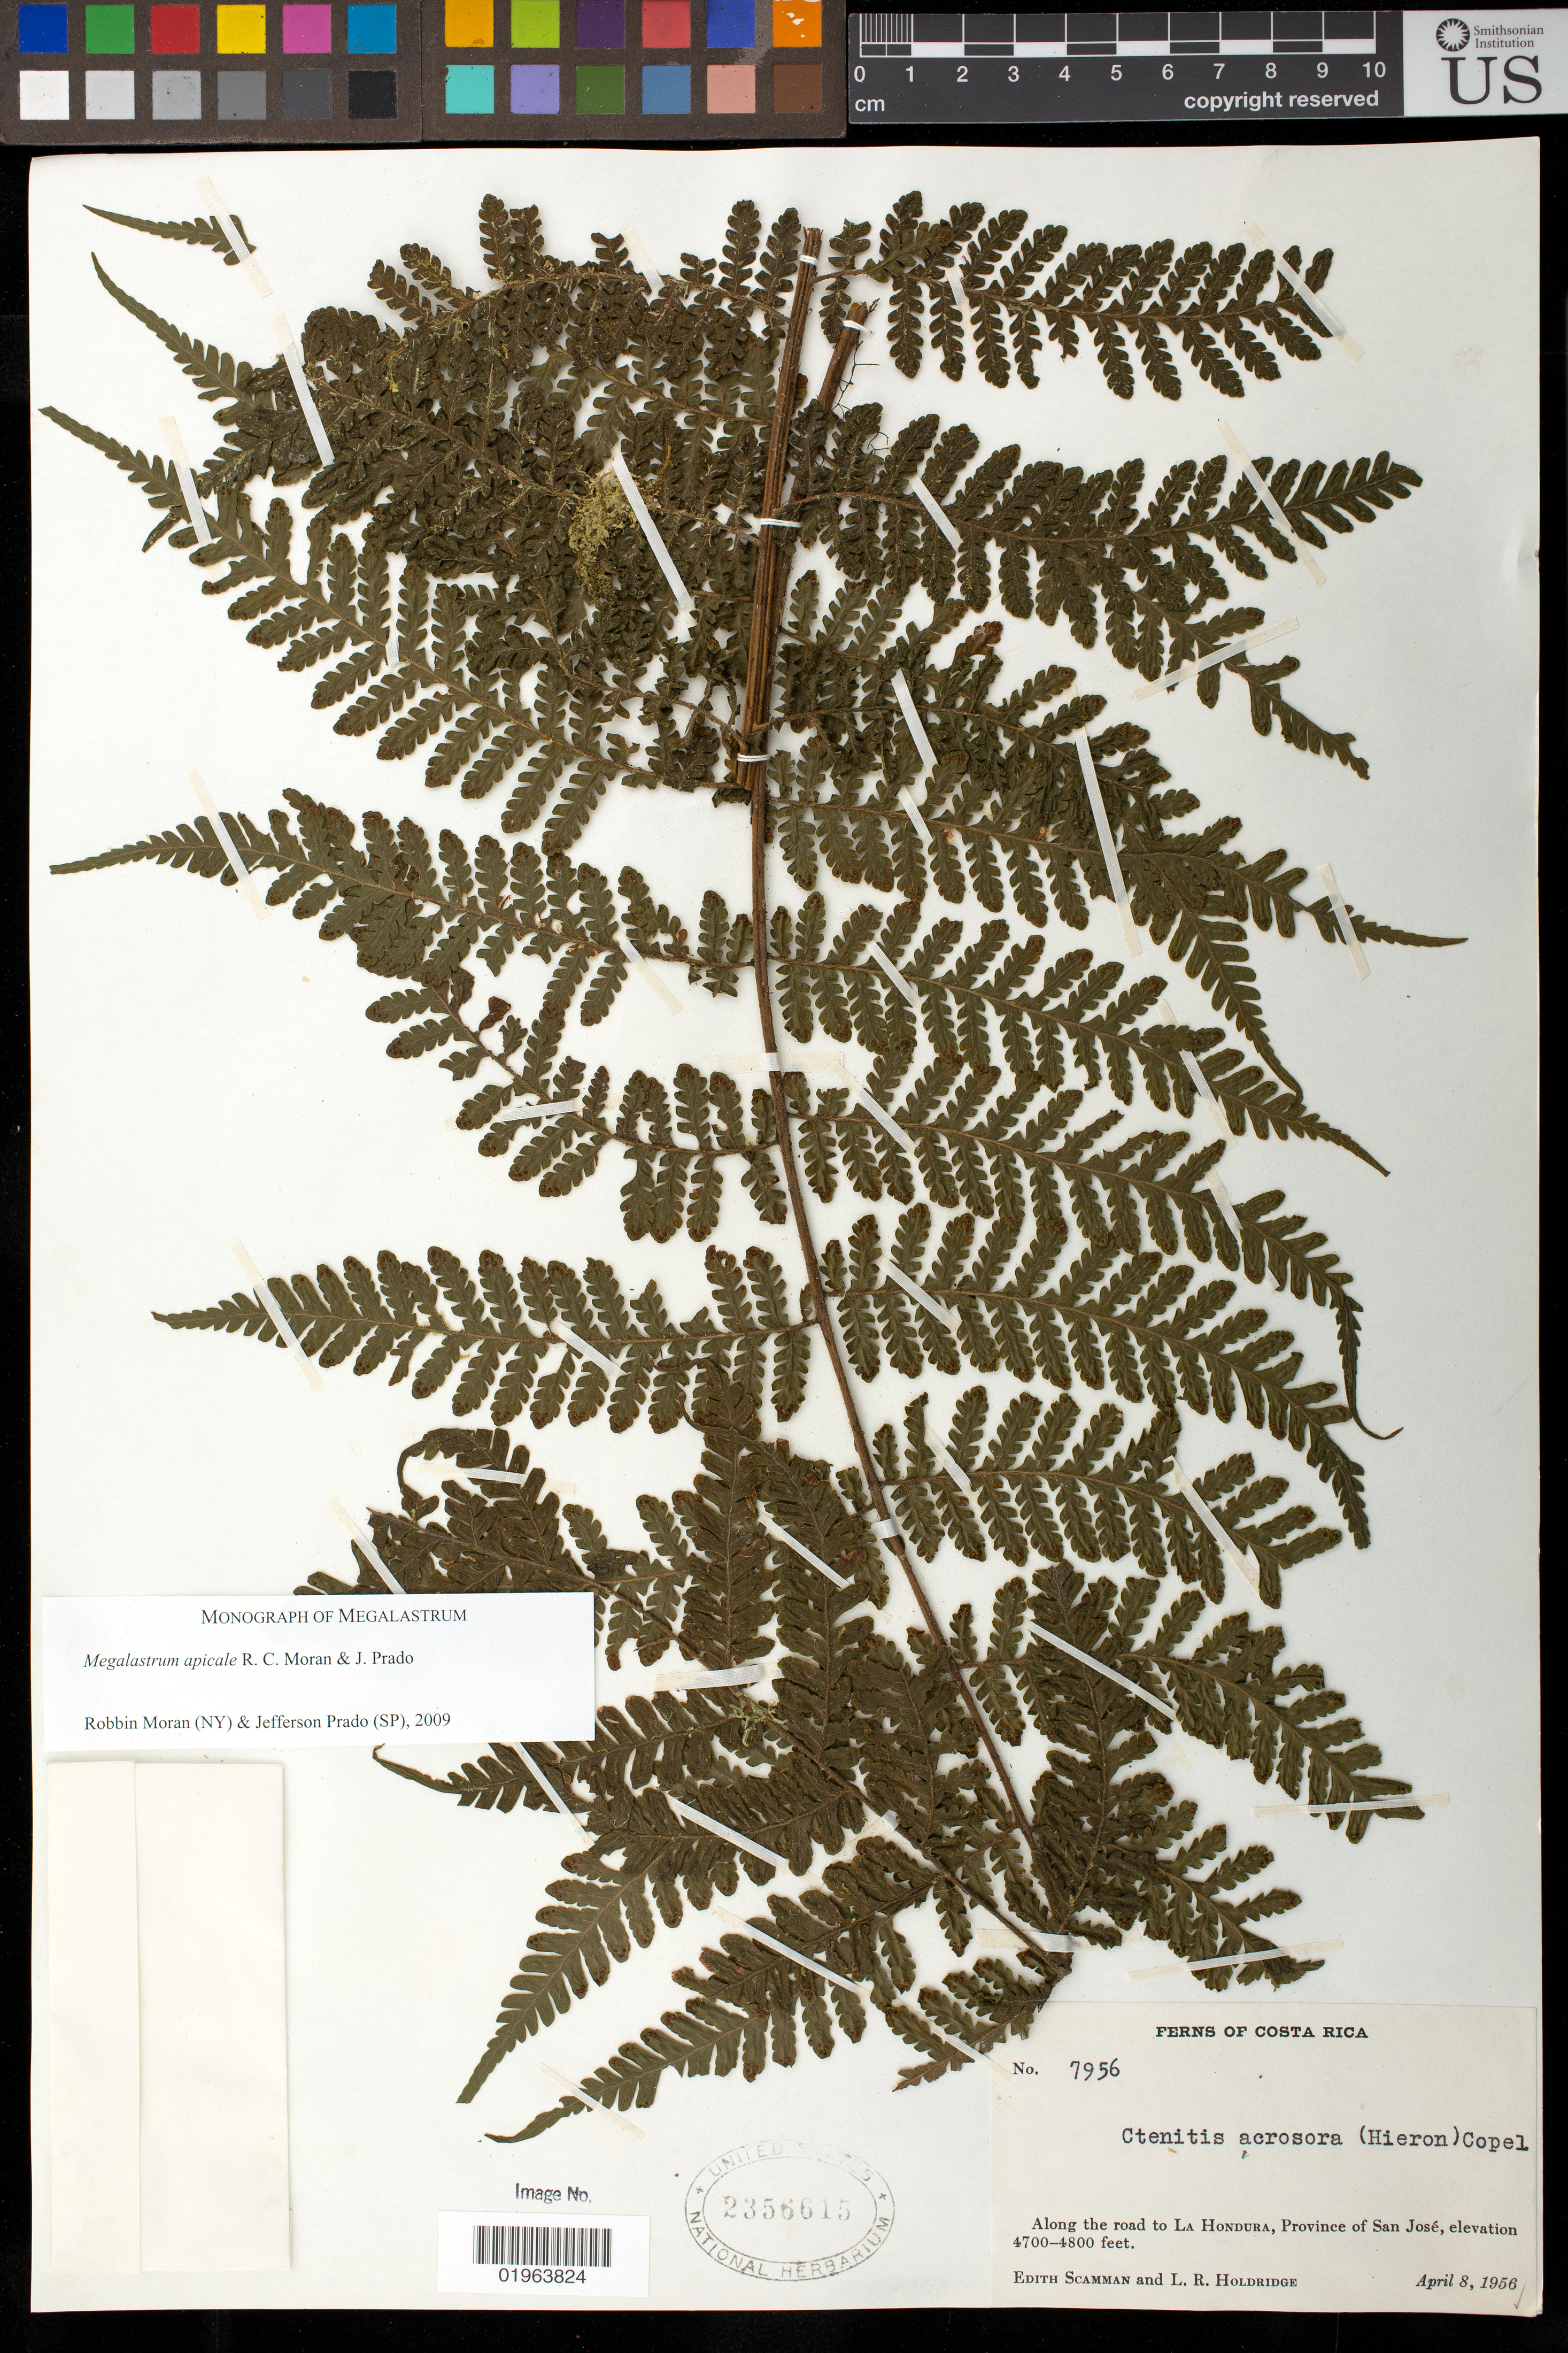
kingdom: Plantae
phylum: Tracheophyta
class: Polypodiopsida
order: Polypodiales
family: Dryopteridaceae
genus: Megalastrum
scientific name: Megalastrum apicale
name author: R.C. Moran & J. Prado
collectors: E. Scamman & L. Holdridge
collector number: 7956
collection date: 1956-04-08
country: Costa Rica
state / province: San José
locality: Along the road to La Hondura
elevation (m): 1433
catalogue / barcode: US 2356615